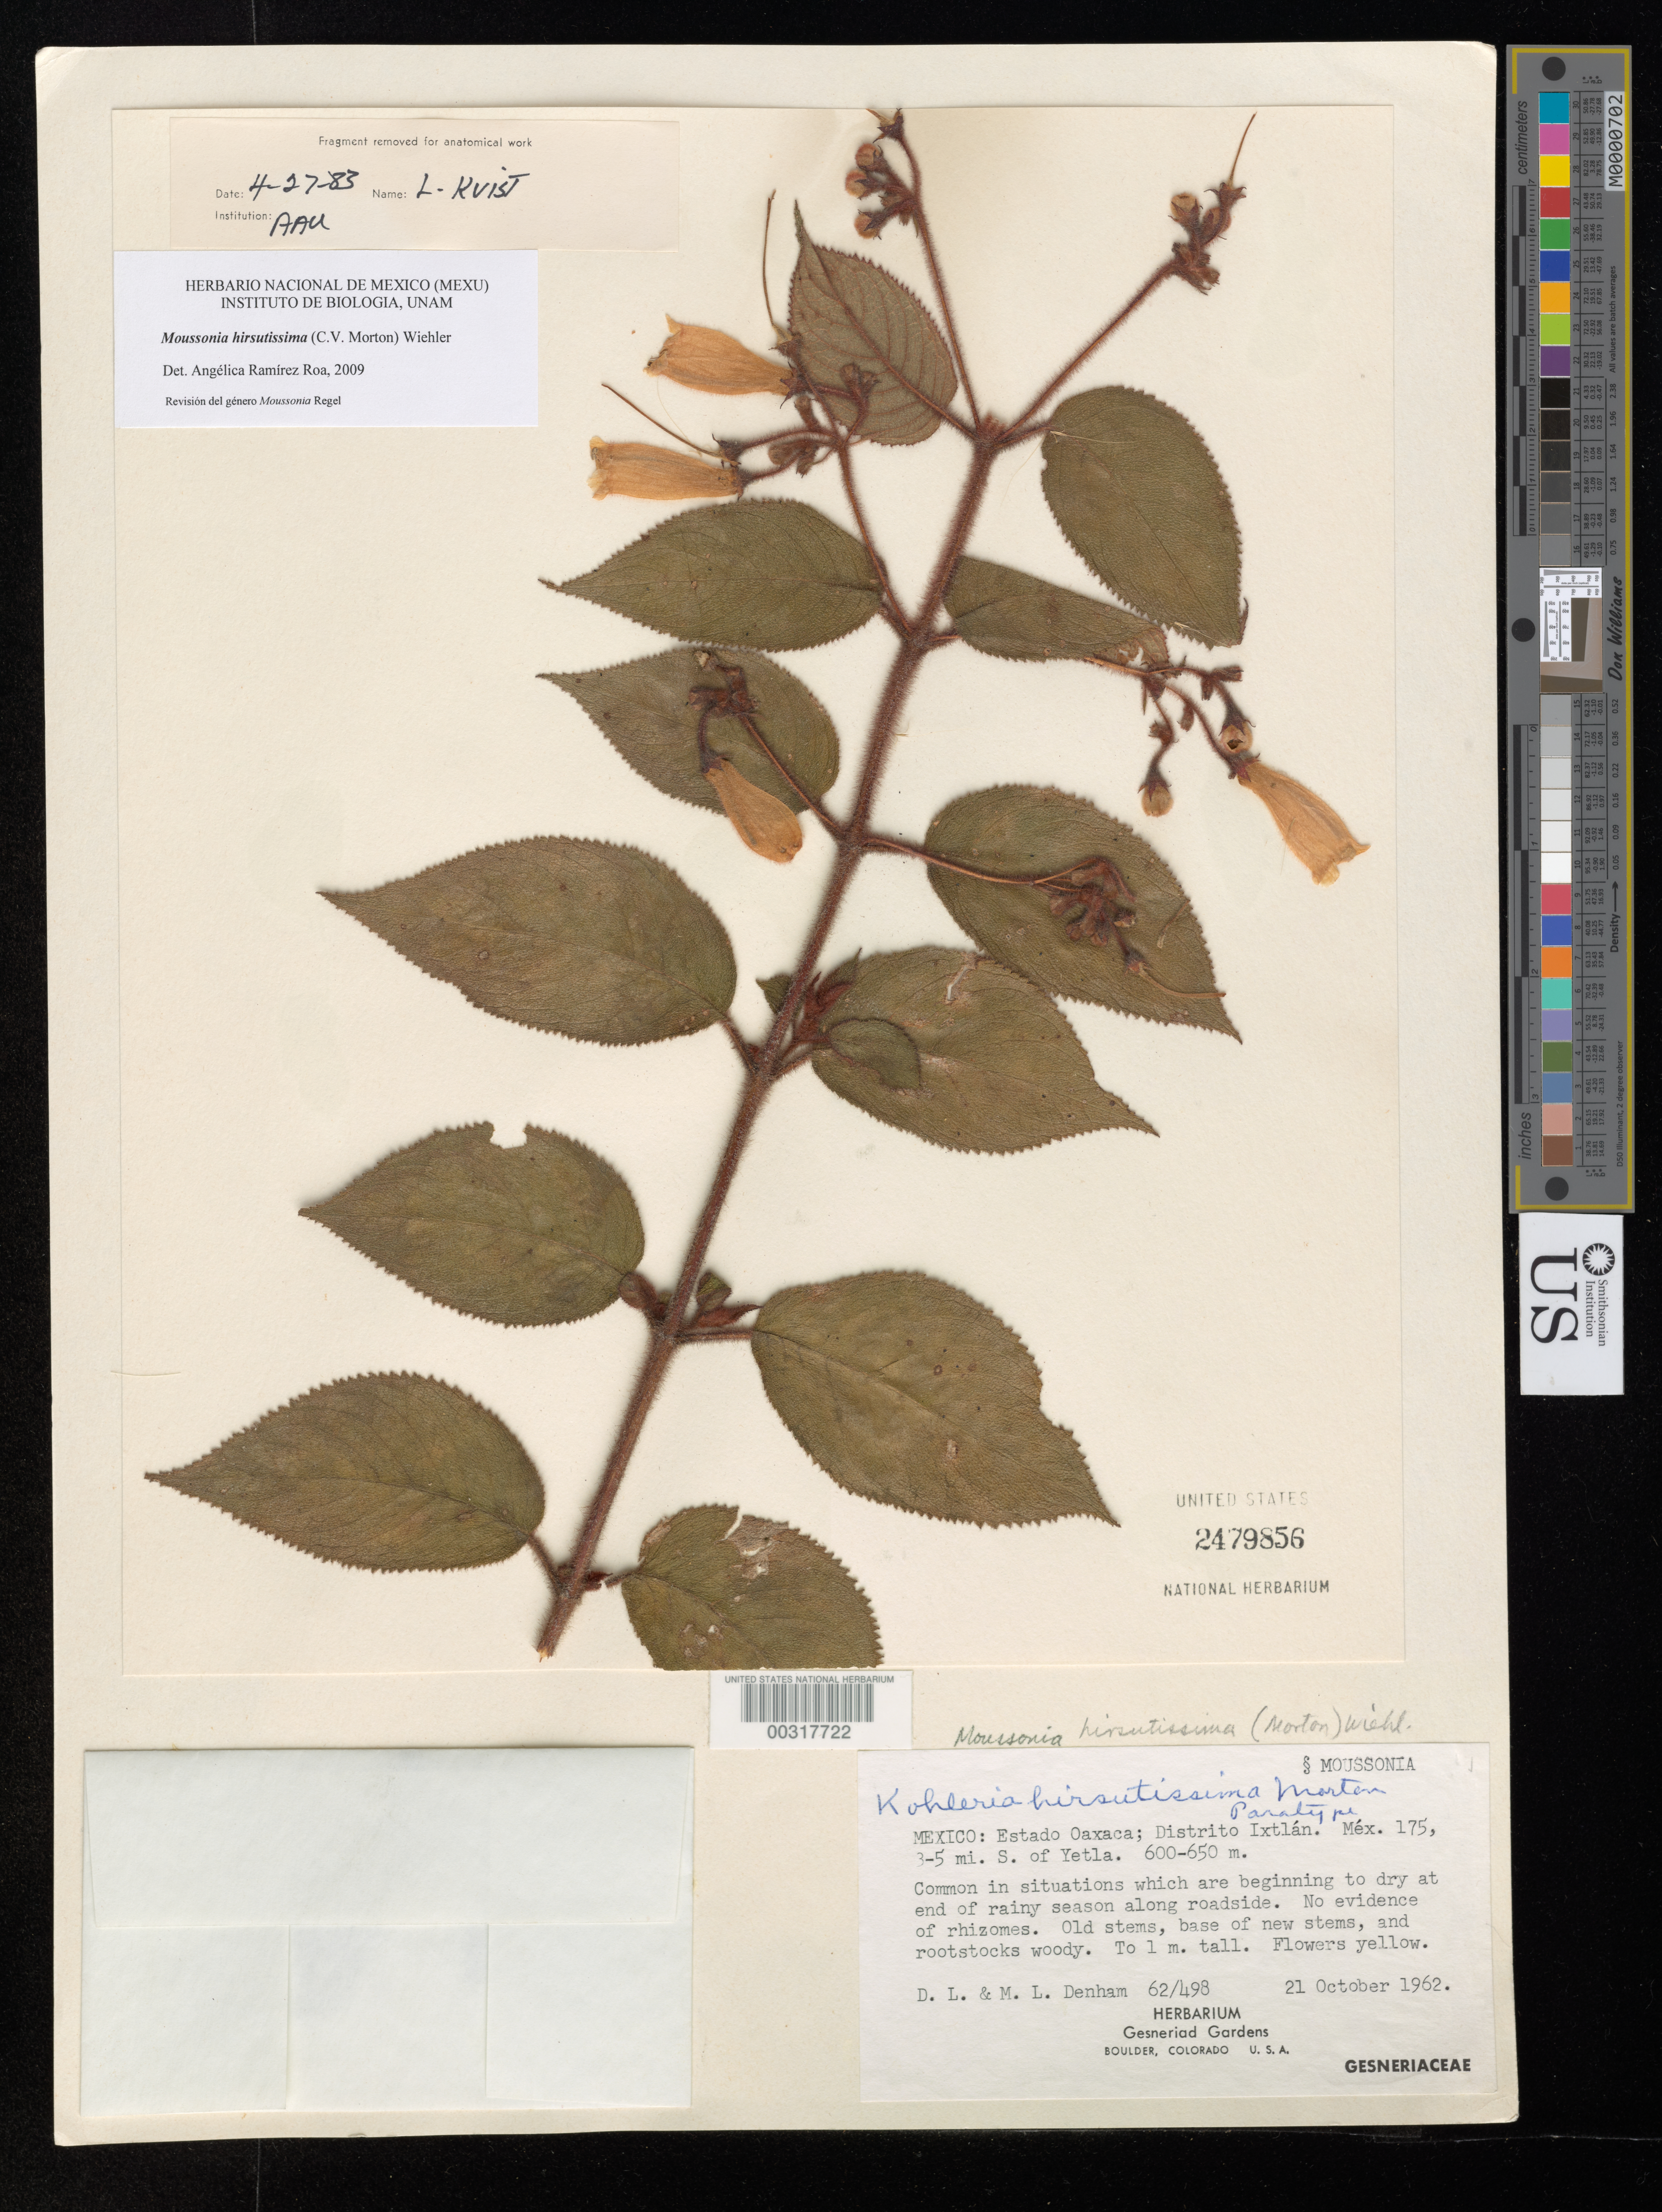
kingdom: Plantae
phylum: Tracheophyta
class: Magnoliopsida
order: Lamiales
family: Gesneriaceae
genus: Moussonia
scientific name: Moussonia hirsutissima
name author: (C.V. Morton) Wiehler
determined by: Ramírez-Roa, A.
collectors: D. L. Denham & M. Denham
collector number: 62/ 498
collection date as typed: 21 Oct 1962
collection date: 1962-10-21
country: Mexico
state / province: Oaxaca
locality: Distrito Ixtlán, Méx. 175, 3-5 mi S of Yetla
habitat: Common in situations which are beginning to dry at end of rainy season along roadside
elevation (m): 600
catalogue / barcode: US 2479856